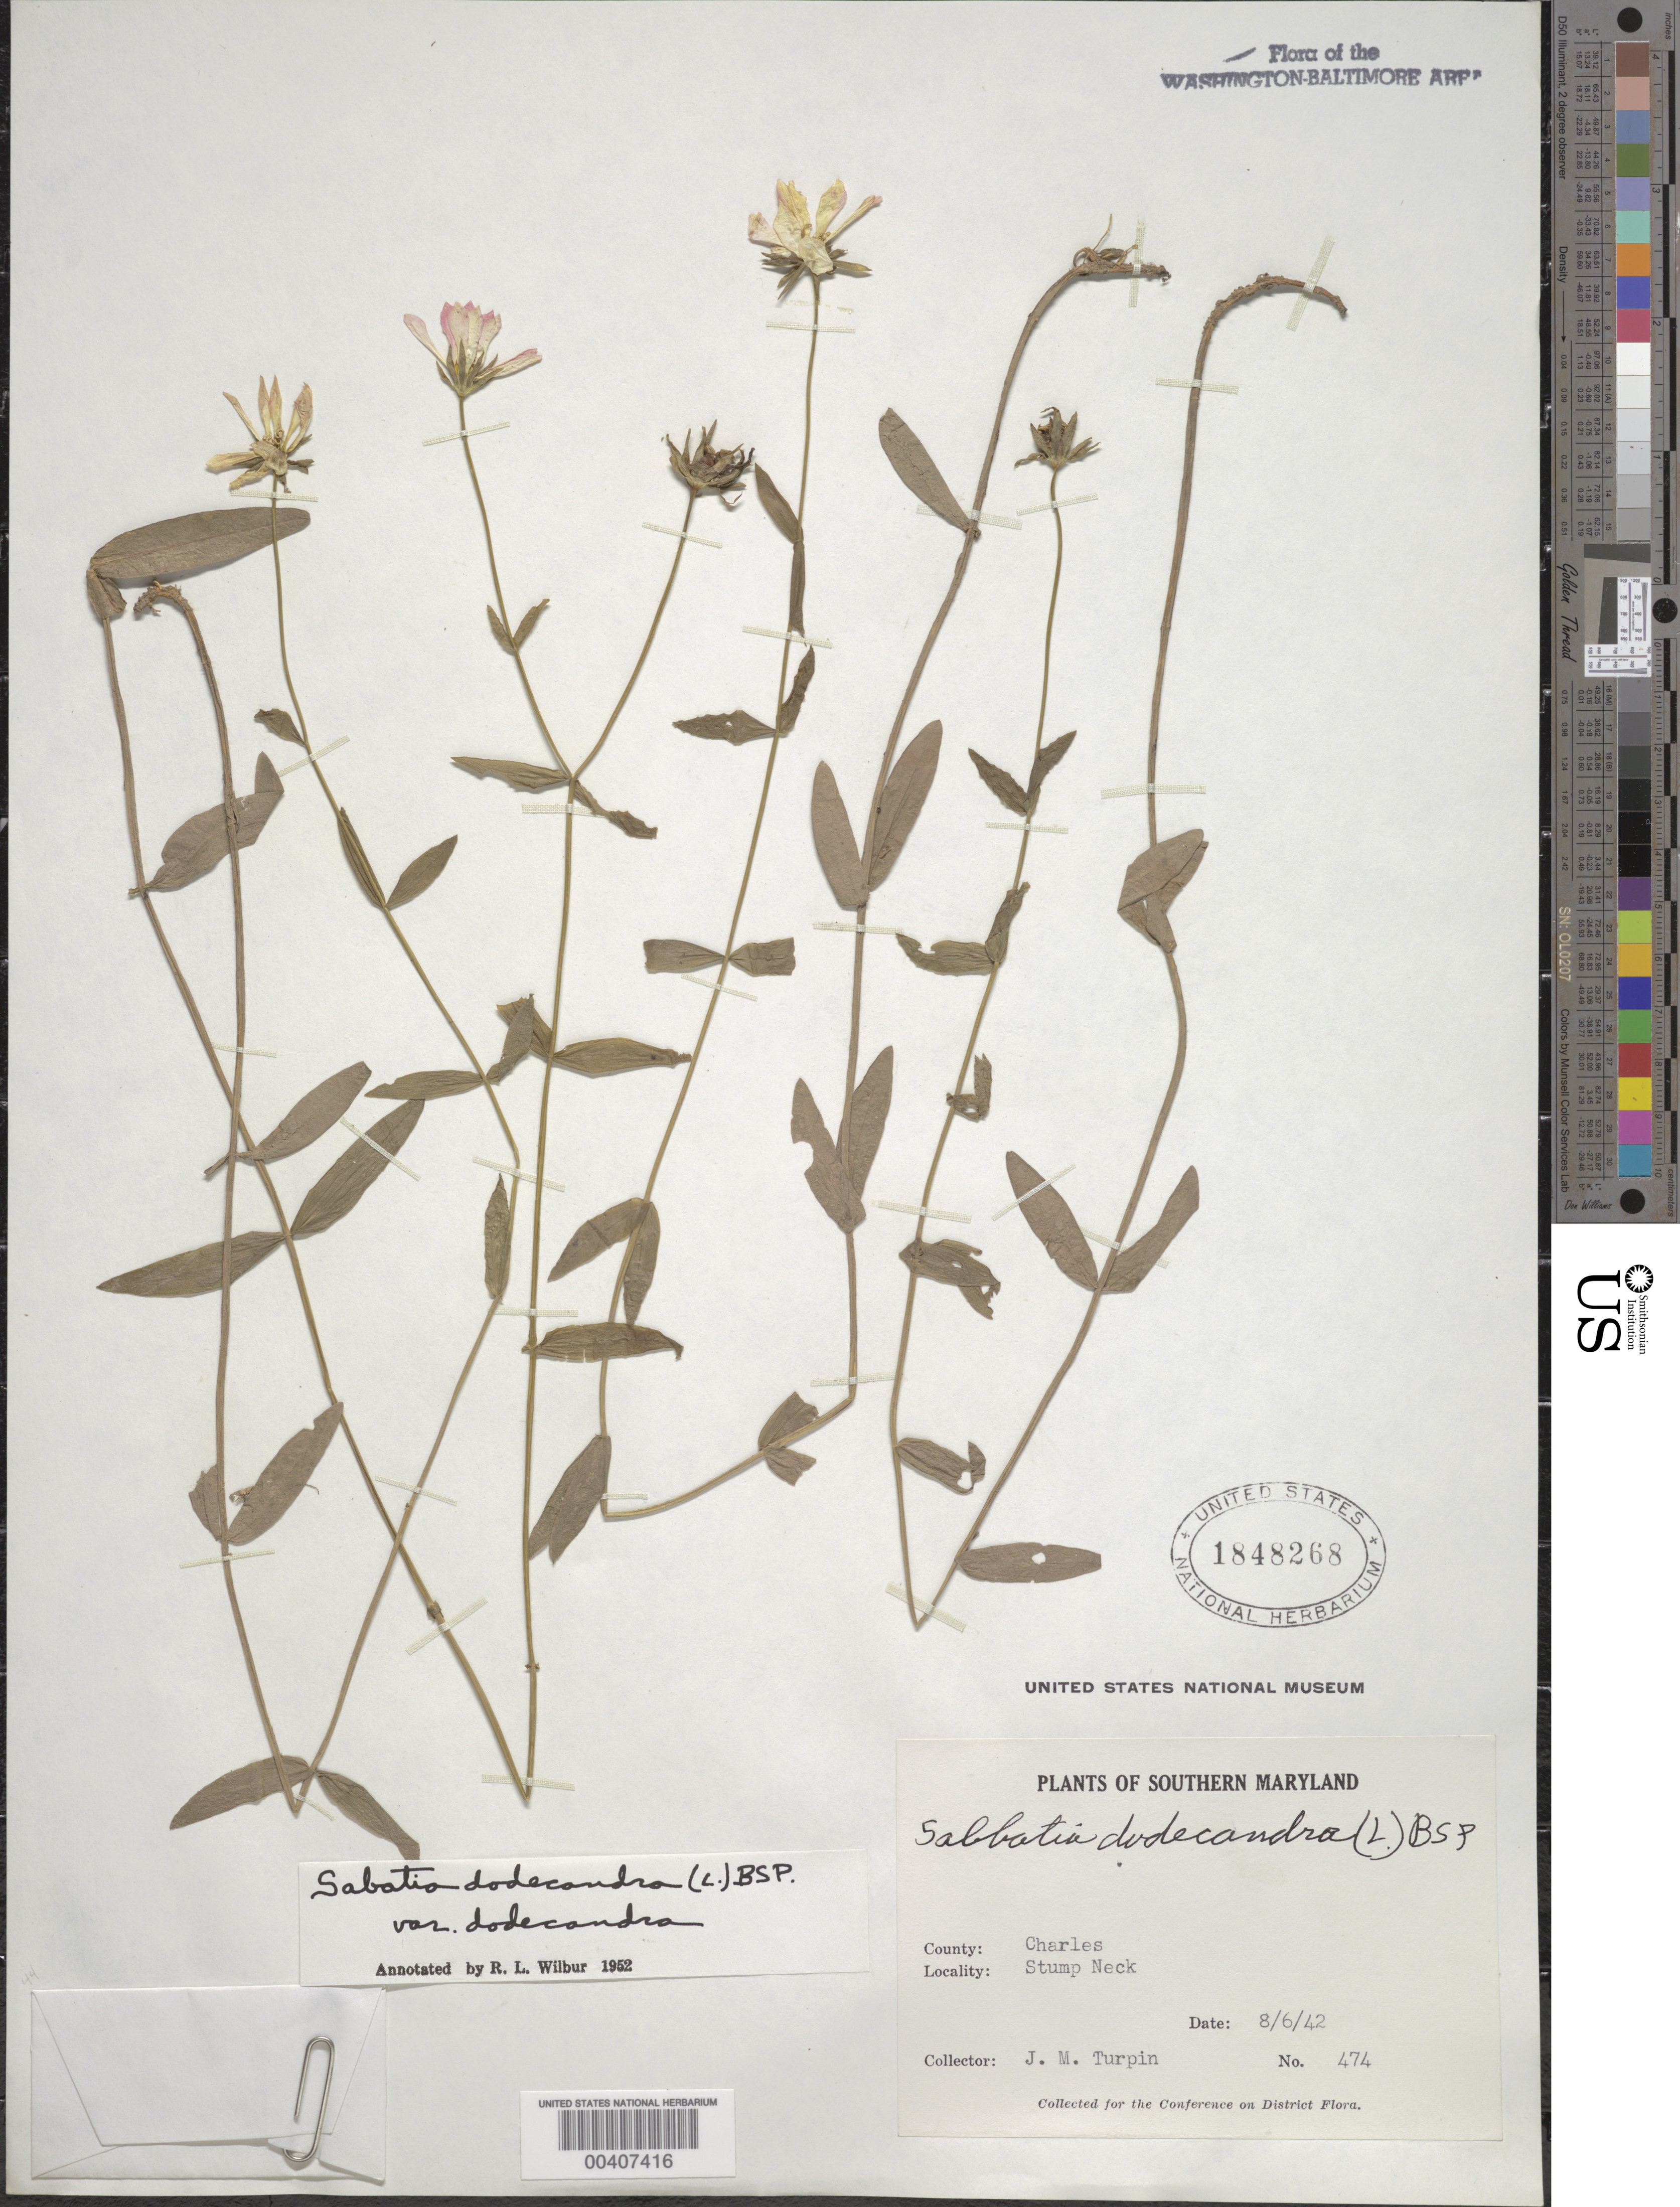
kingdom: Plantae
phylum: Tracheophyta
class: Magnoliopsida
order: Gentianales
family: Gentianaceae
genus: Sabatia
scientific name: Sabatia dodecandra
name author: (L.) Britton, Stearns & Poggenb.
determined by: Wilbur, R. L.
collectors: J. M. Turpin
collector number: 474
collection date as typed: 06 Aug 1942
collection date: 1942-08-06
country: United States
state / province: Maryland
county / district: Charles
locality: Stump Neck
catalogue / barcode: US 1848268